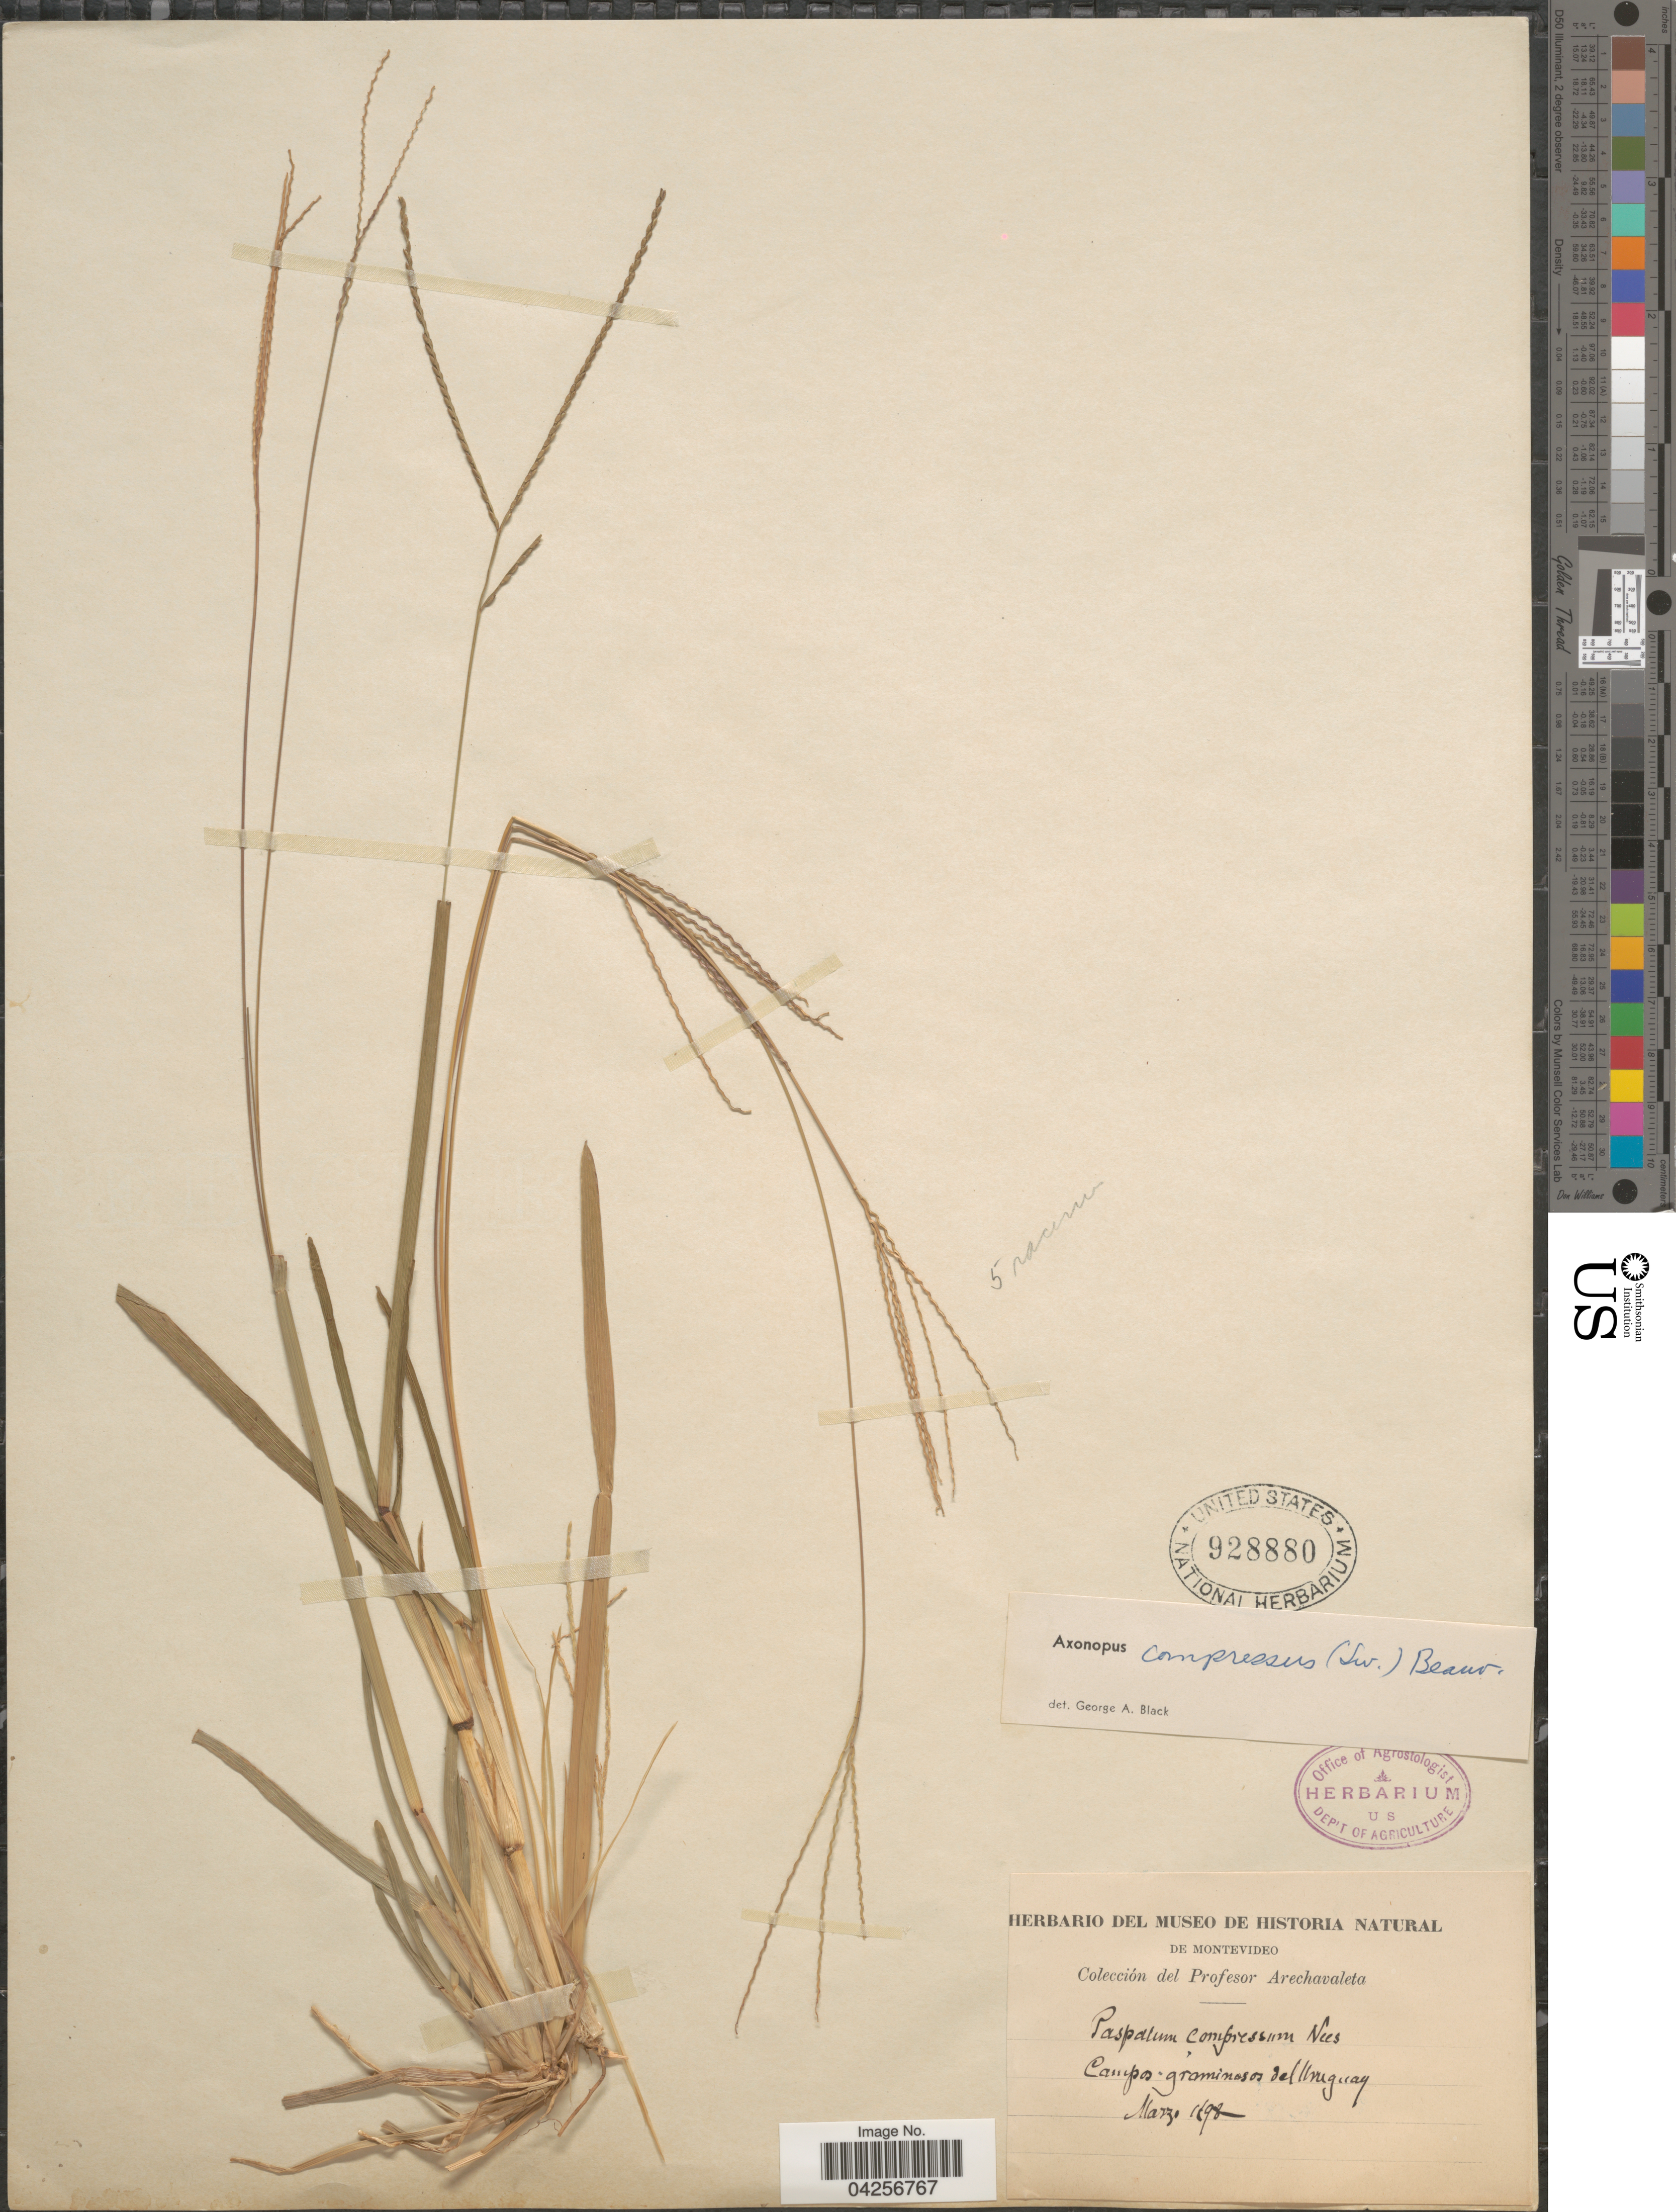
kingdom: Plantae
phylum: Tracheophyta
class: Liliopsida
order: Poales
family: Poaceae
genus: Axonopus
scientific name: Axonopus compressus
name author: (Sw.) P. Beauv.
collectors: Arechavaleta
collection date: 1898-03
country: Uruguay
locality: Campos graminosos del Uruguay.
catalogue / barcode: US 928880